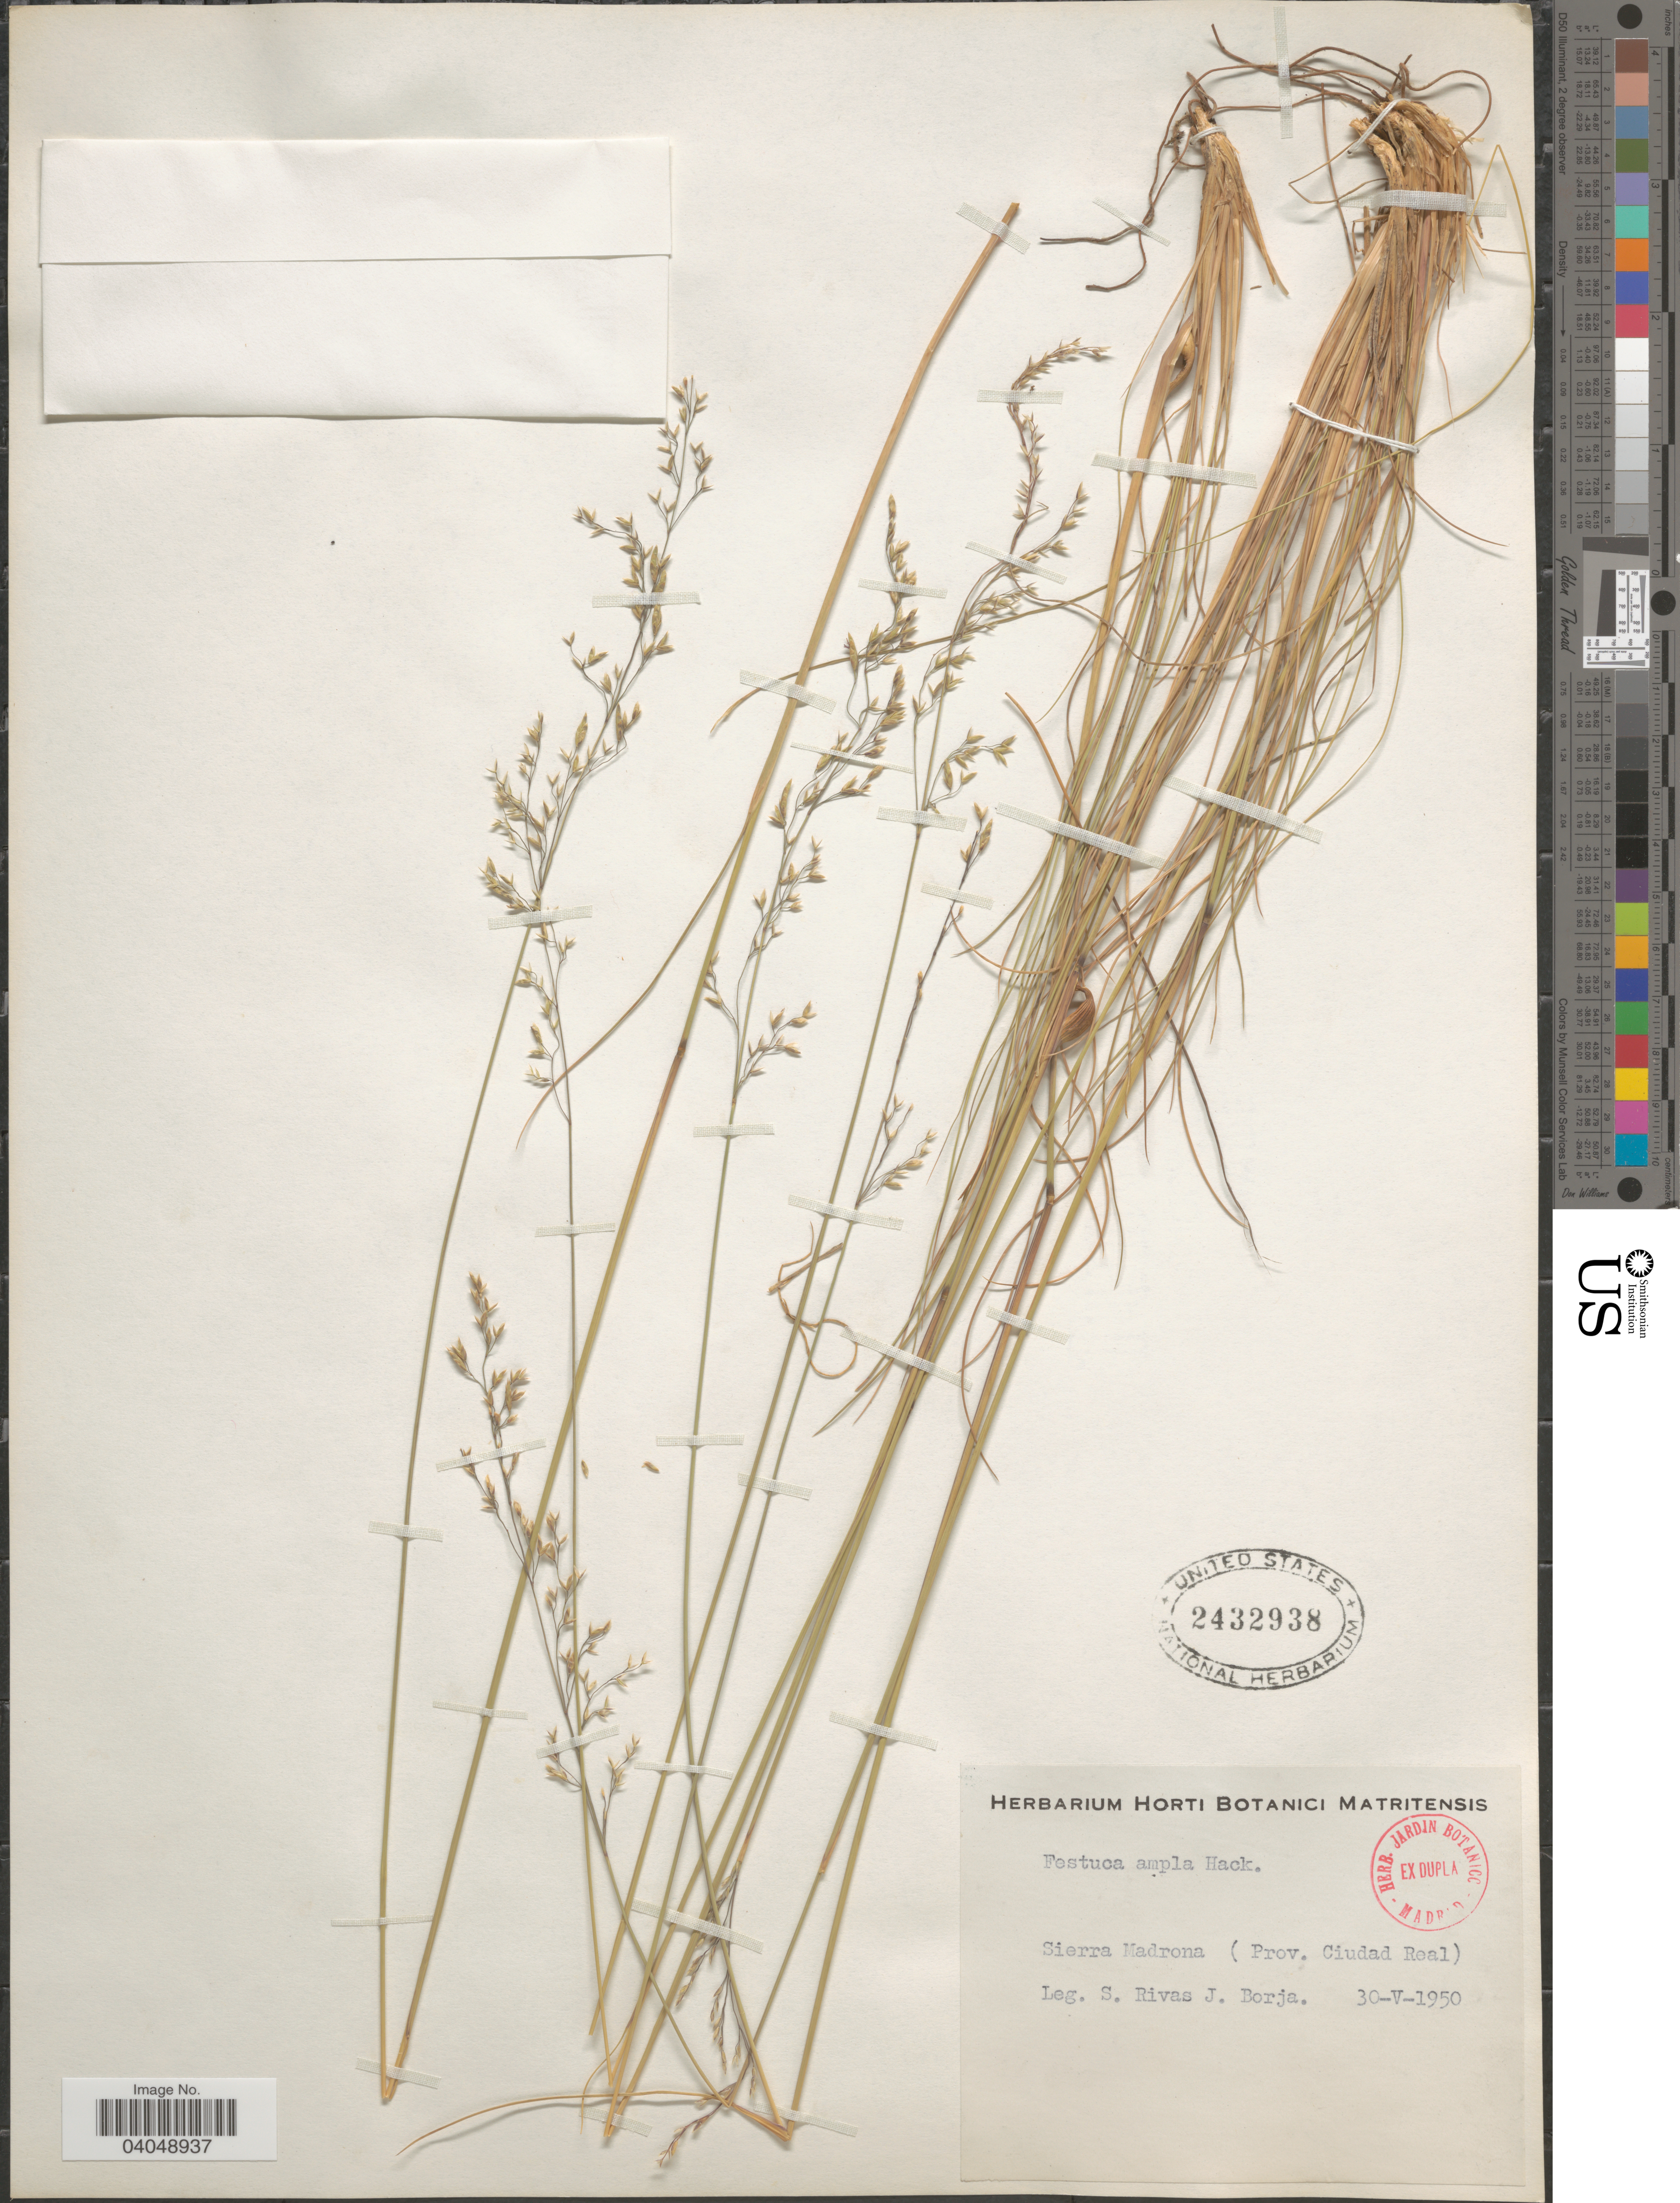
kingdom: Plantae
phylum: Tracheophyta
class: Liliopsida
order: Poales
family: Poaceae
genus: Festuca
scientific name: Festuca ampla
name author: Hack.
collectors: S. Rivas & J. Borja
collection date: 1950-05-30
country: Spain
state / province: Castilla-La Mancha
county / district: Ciudad Real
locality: Sierra Madrona (Prov. Ciudad Real).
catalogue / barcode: US 2432938